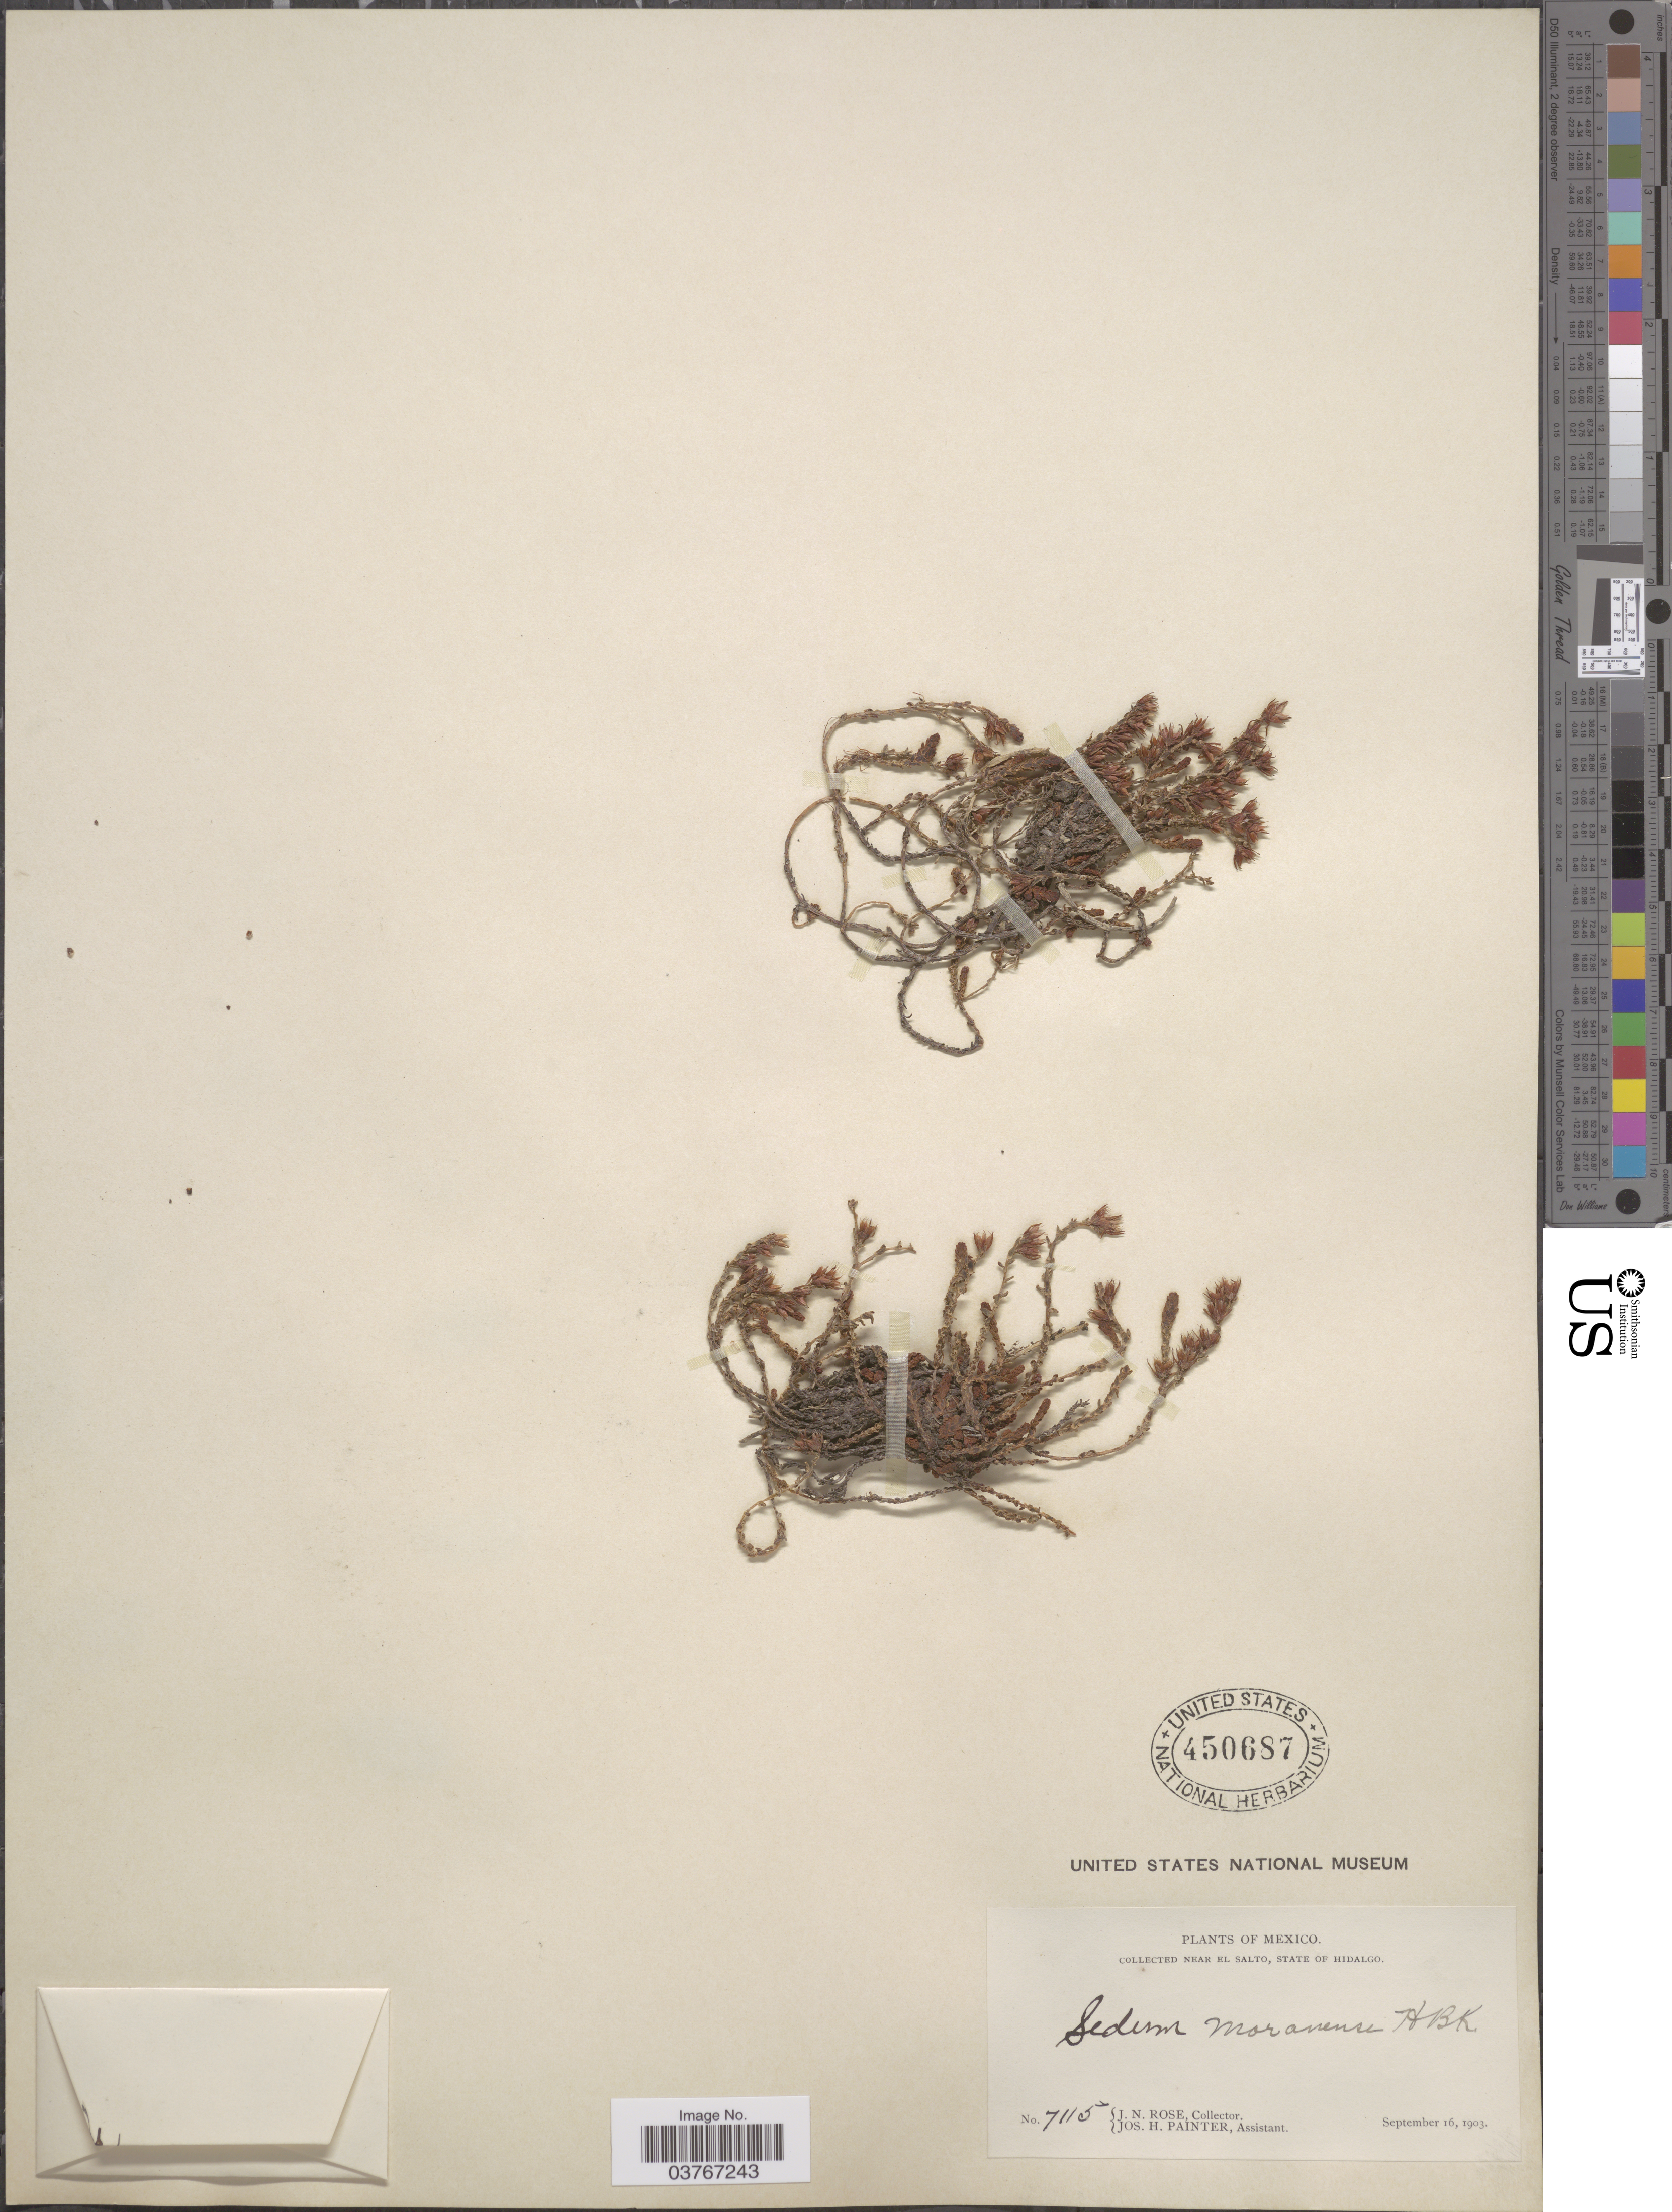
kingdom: Plantae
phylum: Tracheophyta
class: Magnoliopsida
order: Saxifragales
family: Crassulaceae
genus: Sedum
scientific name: Sedum moranense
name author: Kunth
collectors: J. N. Rose & J. H. Painter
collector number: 7115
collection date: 1903-09-16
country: Mexico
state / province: Hidalgo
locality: Near el Salto, State of Hidalgo.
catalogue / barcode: US 450687